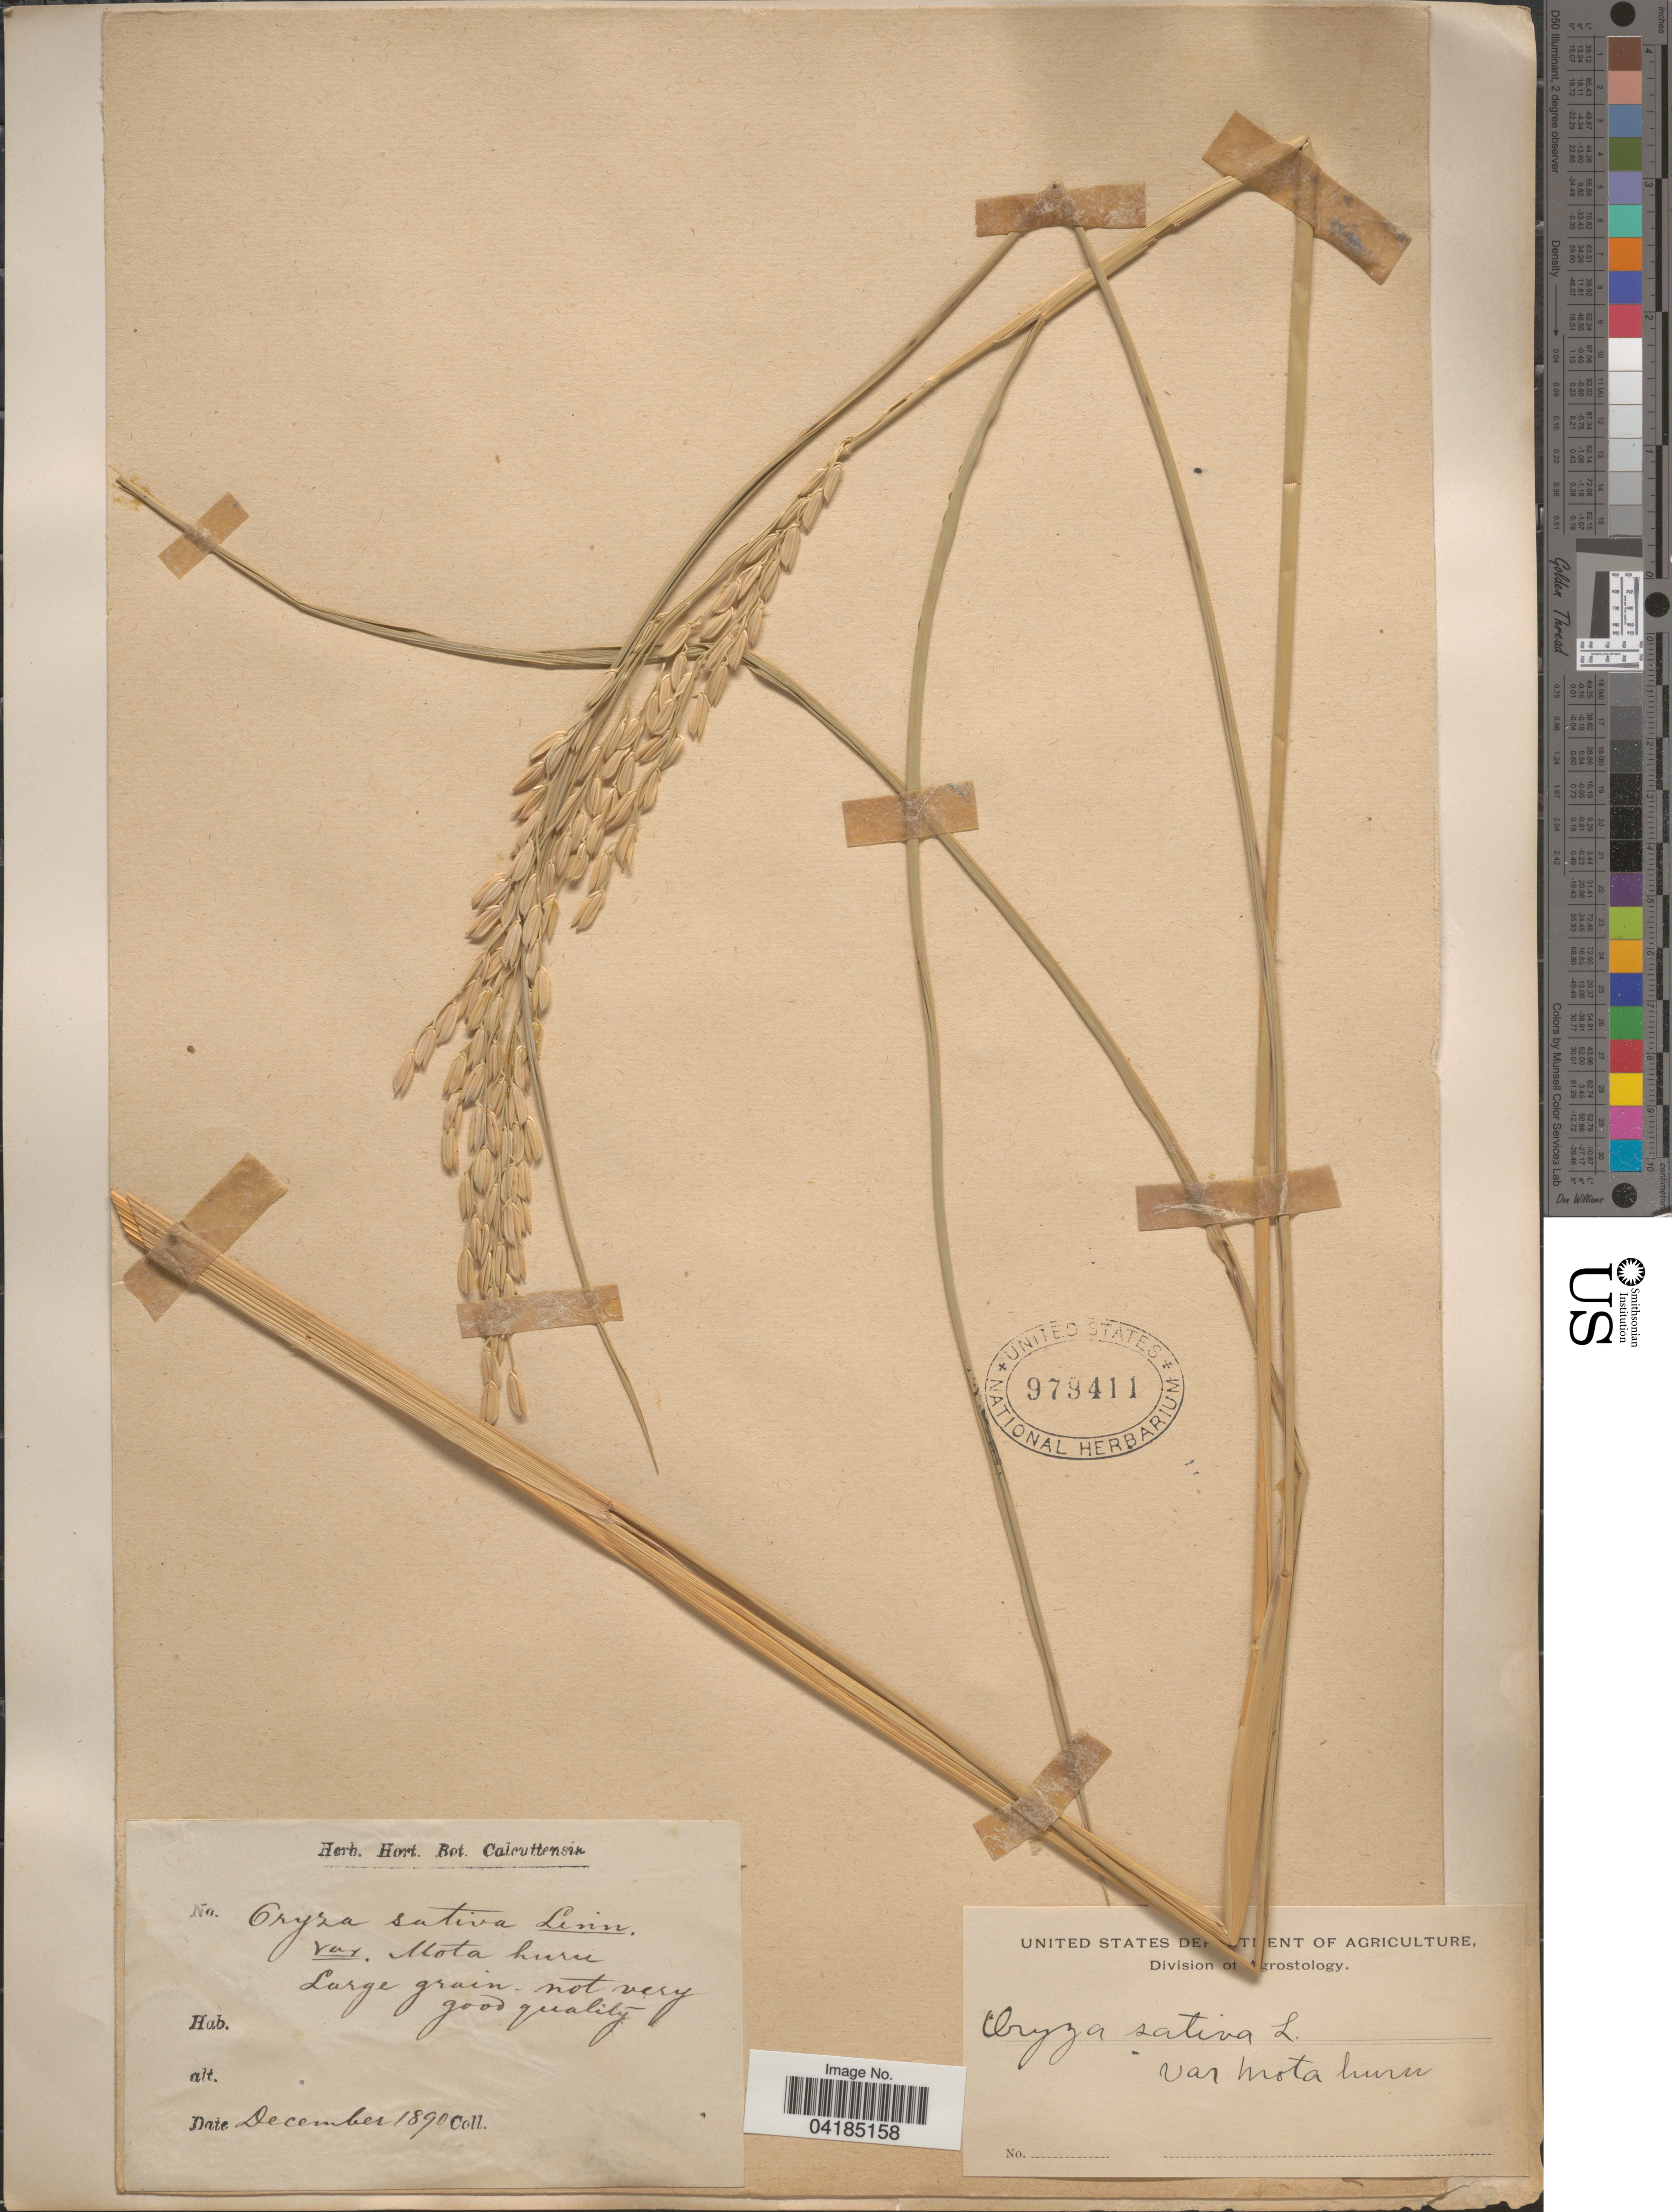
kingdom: Plantae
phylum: Tracheophyta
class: Liliopsida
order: Poales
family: Poaceae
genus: Oryza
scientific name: Oryza sativa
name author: L.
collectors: ex Herb. Hort. Bot. Calcuttensis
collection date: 1890-12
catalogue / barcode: US 979411